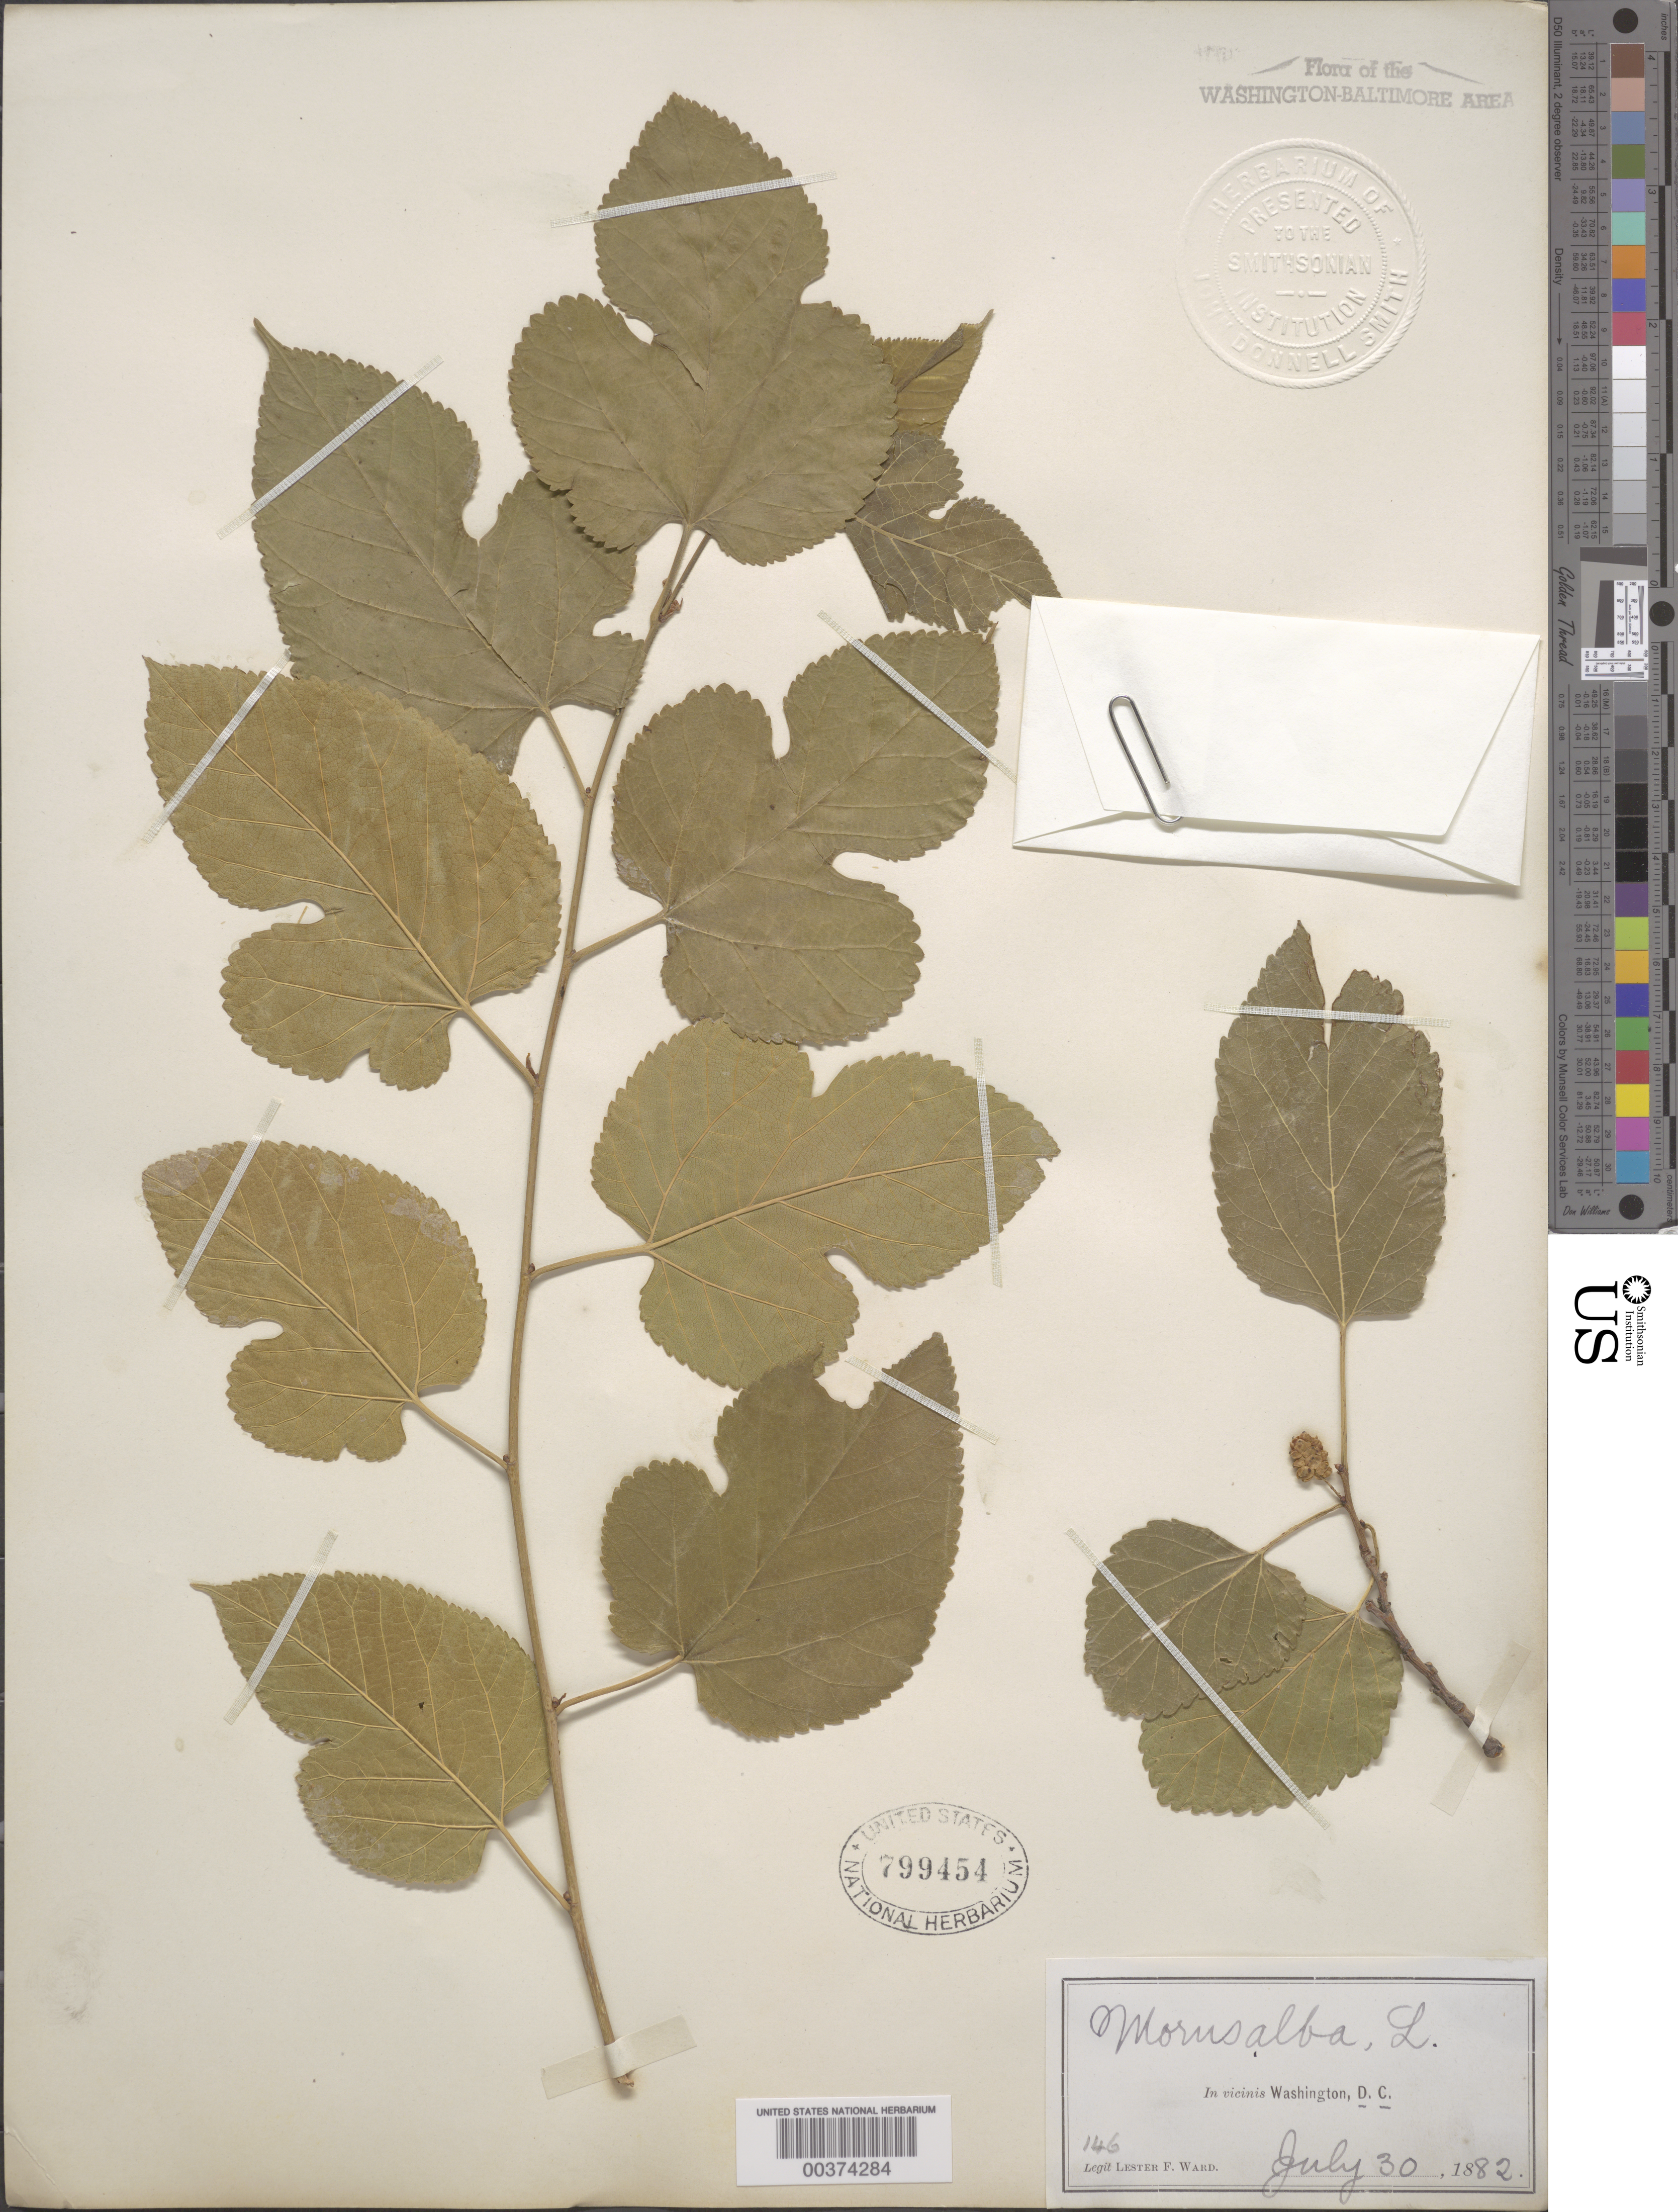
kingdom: Plantae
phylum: Tracheophyta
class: Magnoliopsida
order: Rosales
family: Moraceae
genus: Morus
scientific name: Morus alba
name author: L.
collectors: L. F. Ward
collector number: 146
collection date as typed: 30 Jul 1882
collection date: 1882-07-30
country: United States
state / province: District of Columbia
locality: Washington DC area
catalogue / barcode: US 799454